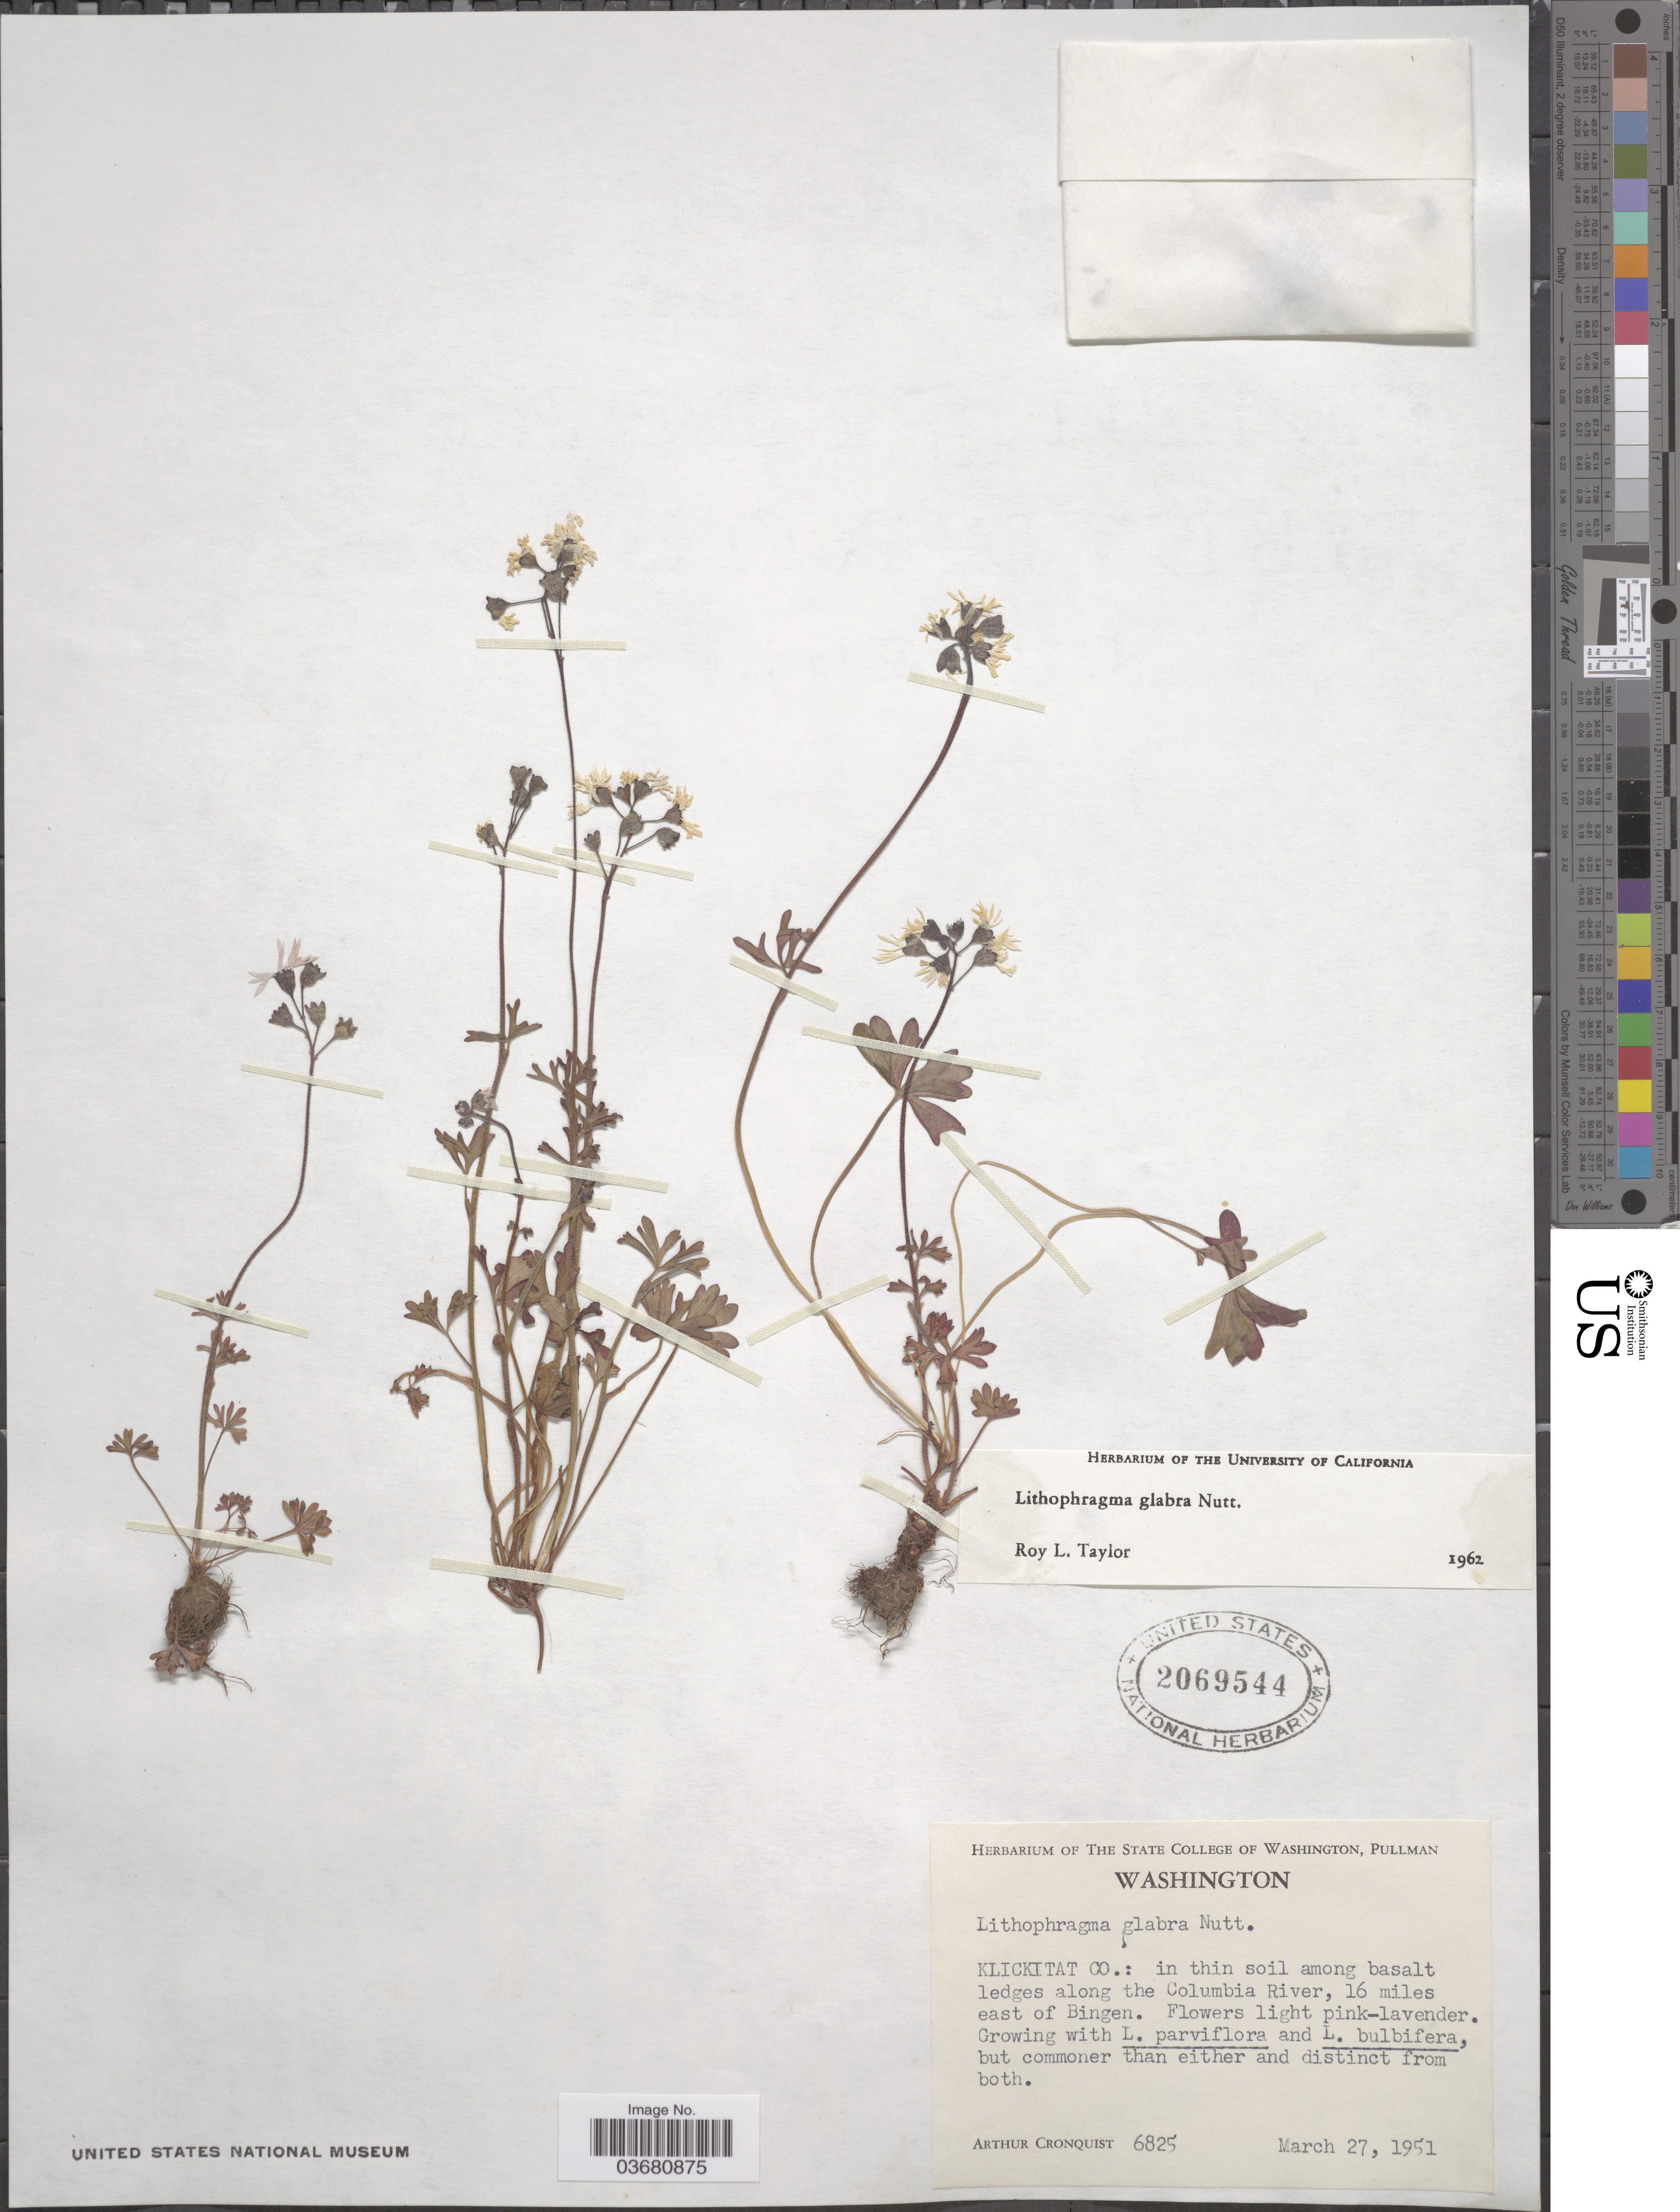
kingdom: Plantae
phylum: Tracheophyta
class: Magnoliopsida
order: Saxifragales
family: Saxifragaceae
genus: Lithophragma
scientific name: Lithophragma glabrum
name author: Nutt.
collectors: A. J. Cronquist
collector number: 6825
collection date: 1951-03-27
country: United States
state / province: Washington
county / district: Klickitat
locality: Klickitat Co.: in thin soil among basalt ledges along the Columbia River, 16 miles east of Bingen.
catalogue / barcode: US 2069544